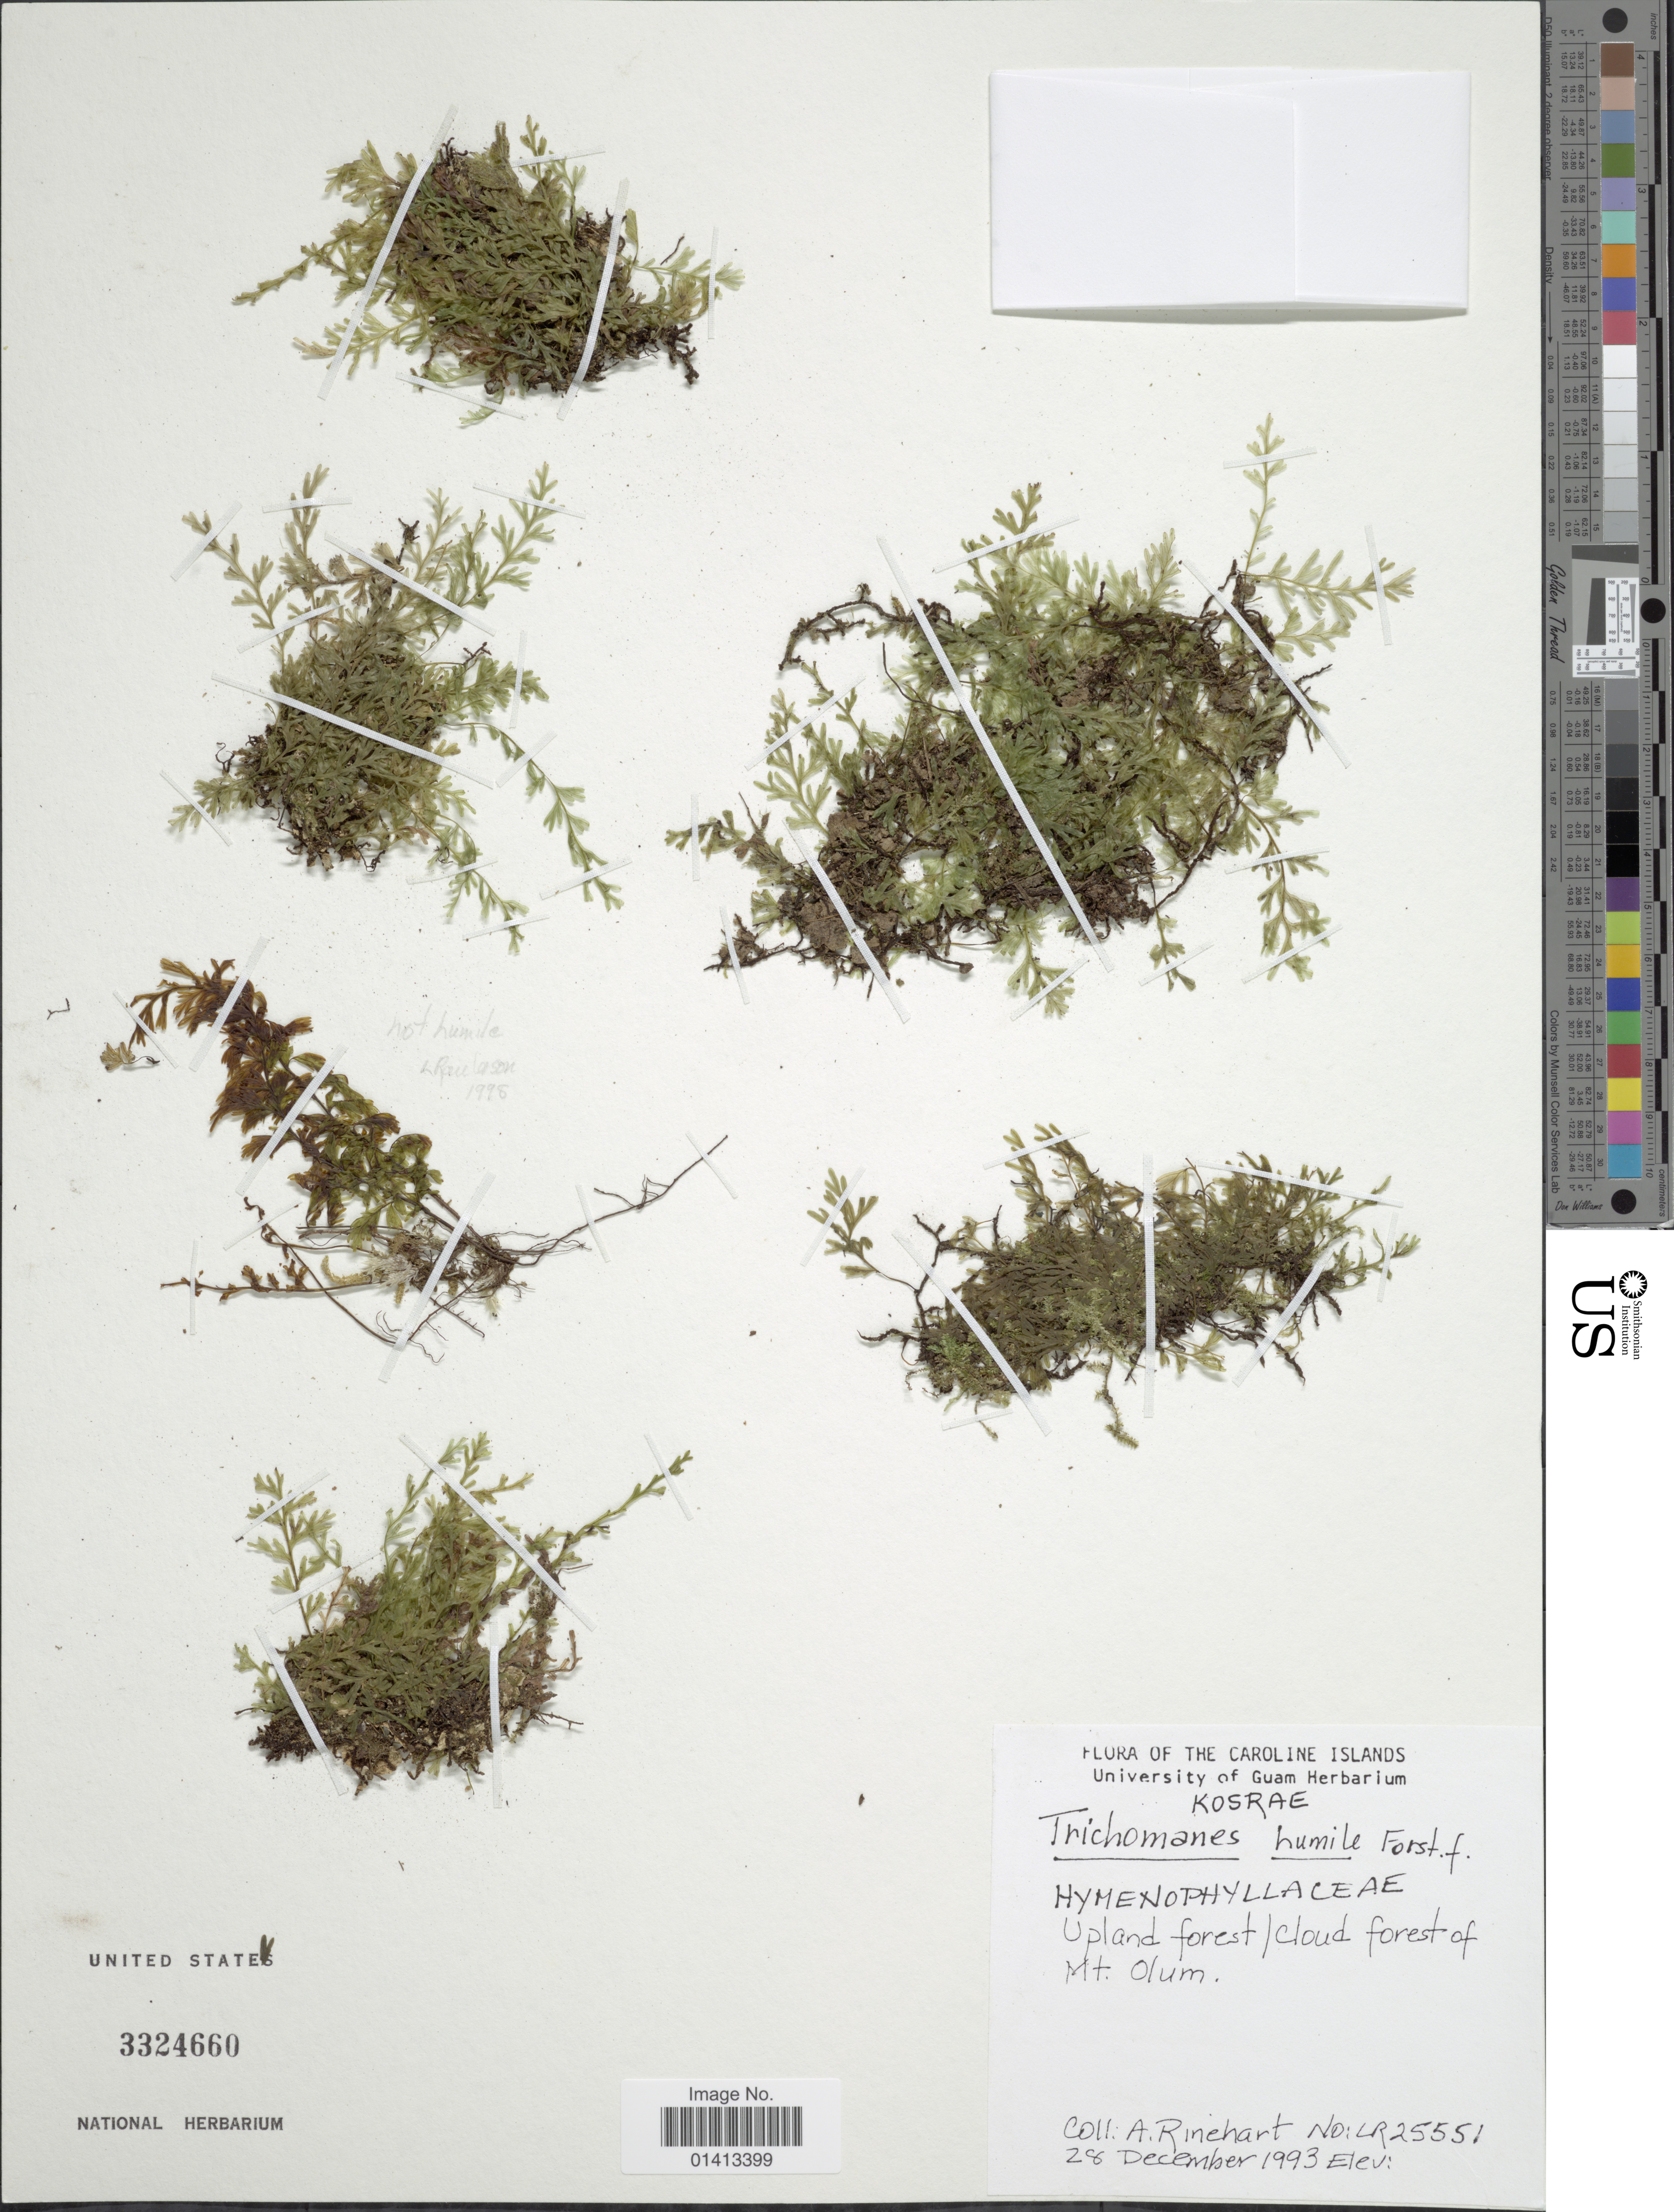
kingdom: Plantae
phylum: Tracheophyta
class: Polypodiopsida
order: Hymenophyllales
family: Hymenophyllaceae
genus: Crepidomanes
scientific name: Crepidomanes humilis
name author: (G. Forst.) Bosch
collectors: A. Rinehart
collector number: LR 25551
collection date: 1993-12-28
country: Micronesia, Federated States of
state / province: Kosrae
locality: The Caroline Islands, Upland forest Icloud forest of Mt Olum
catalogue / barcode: US 3324660